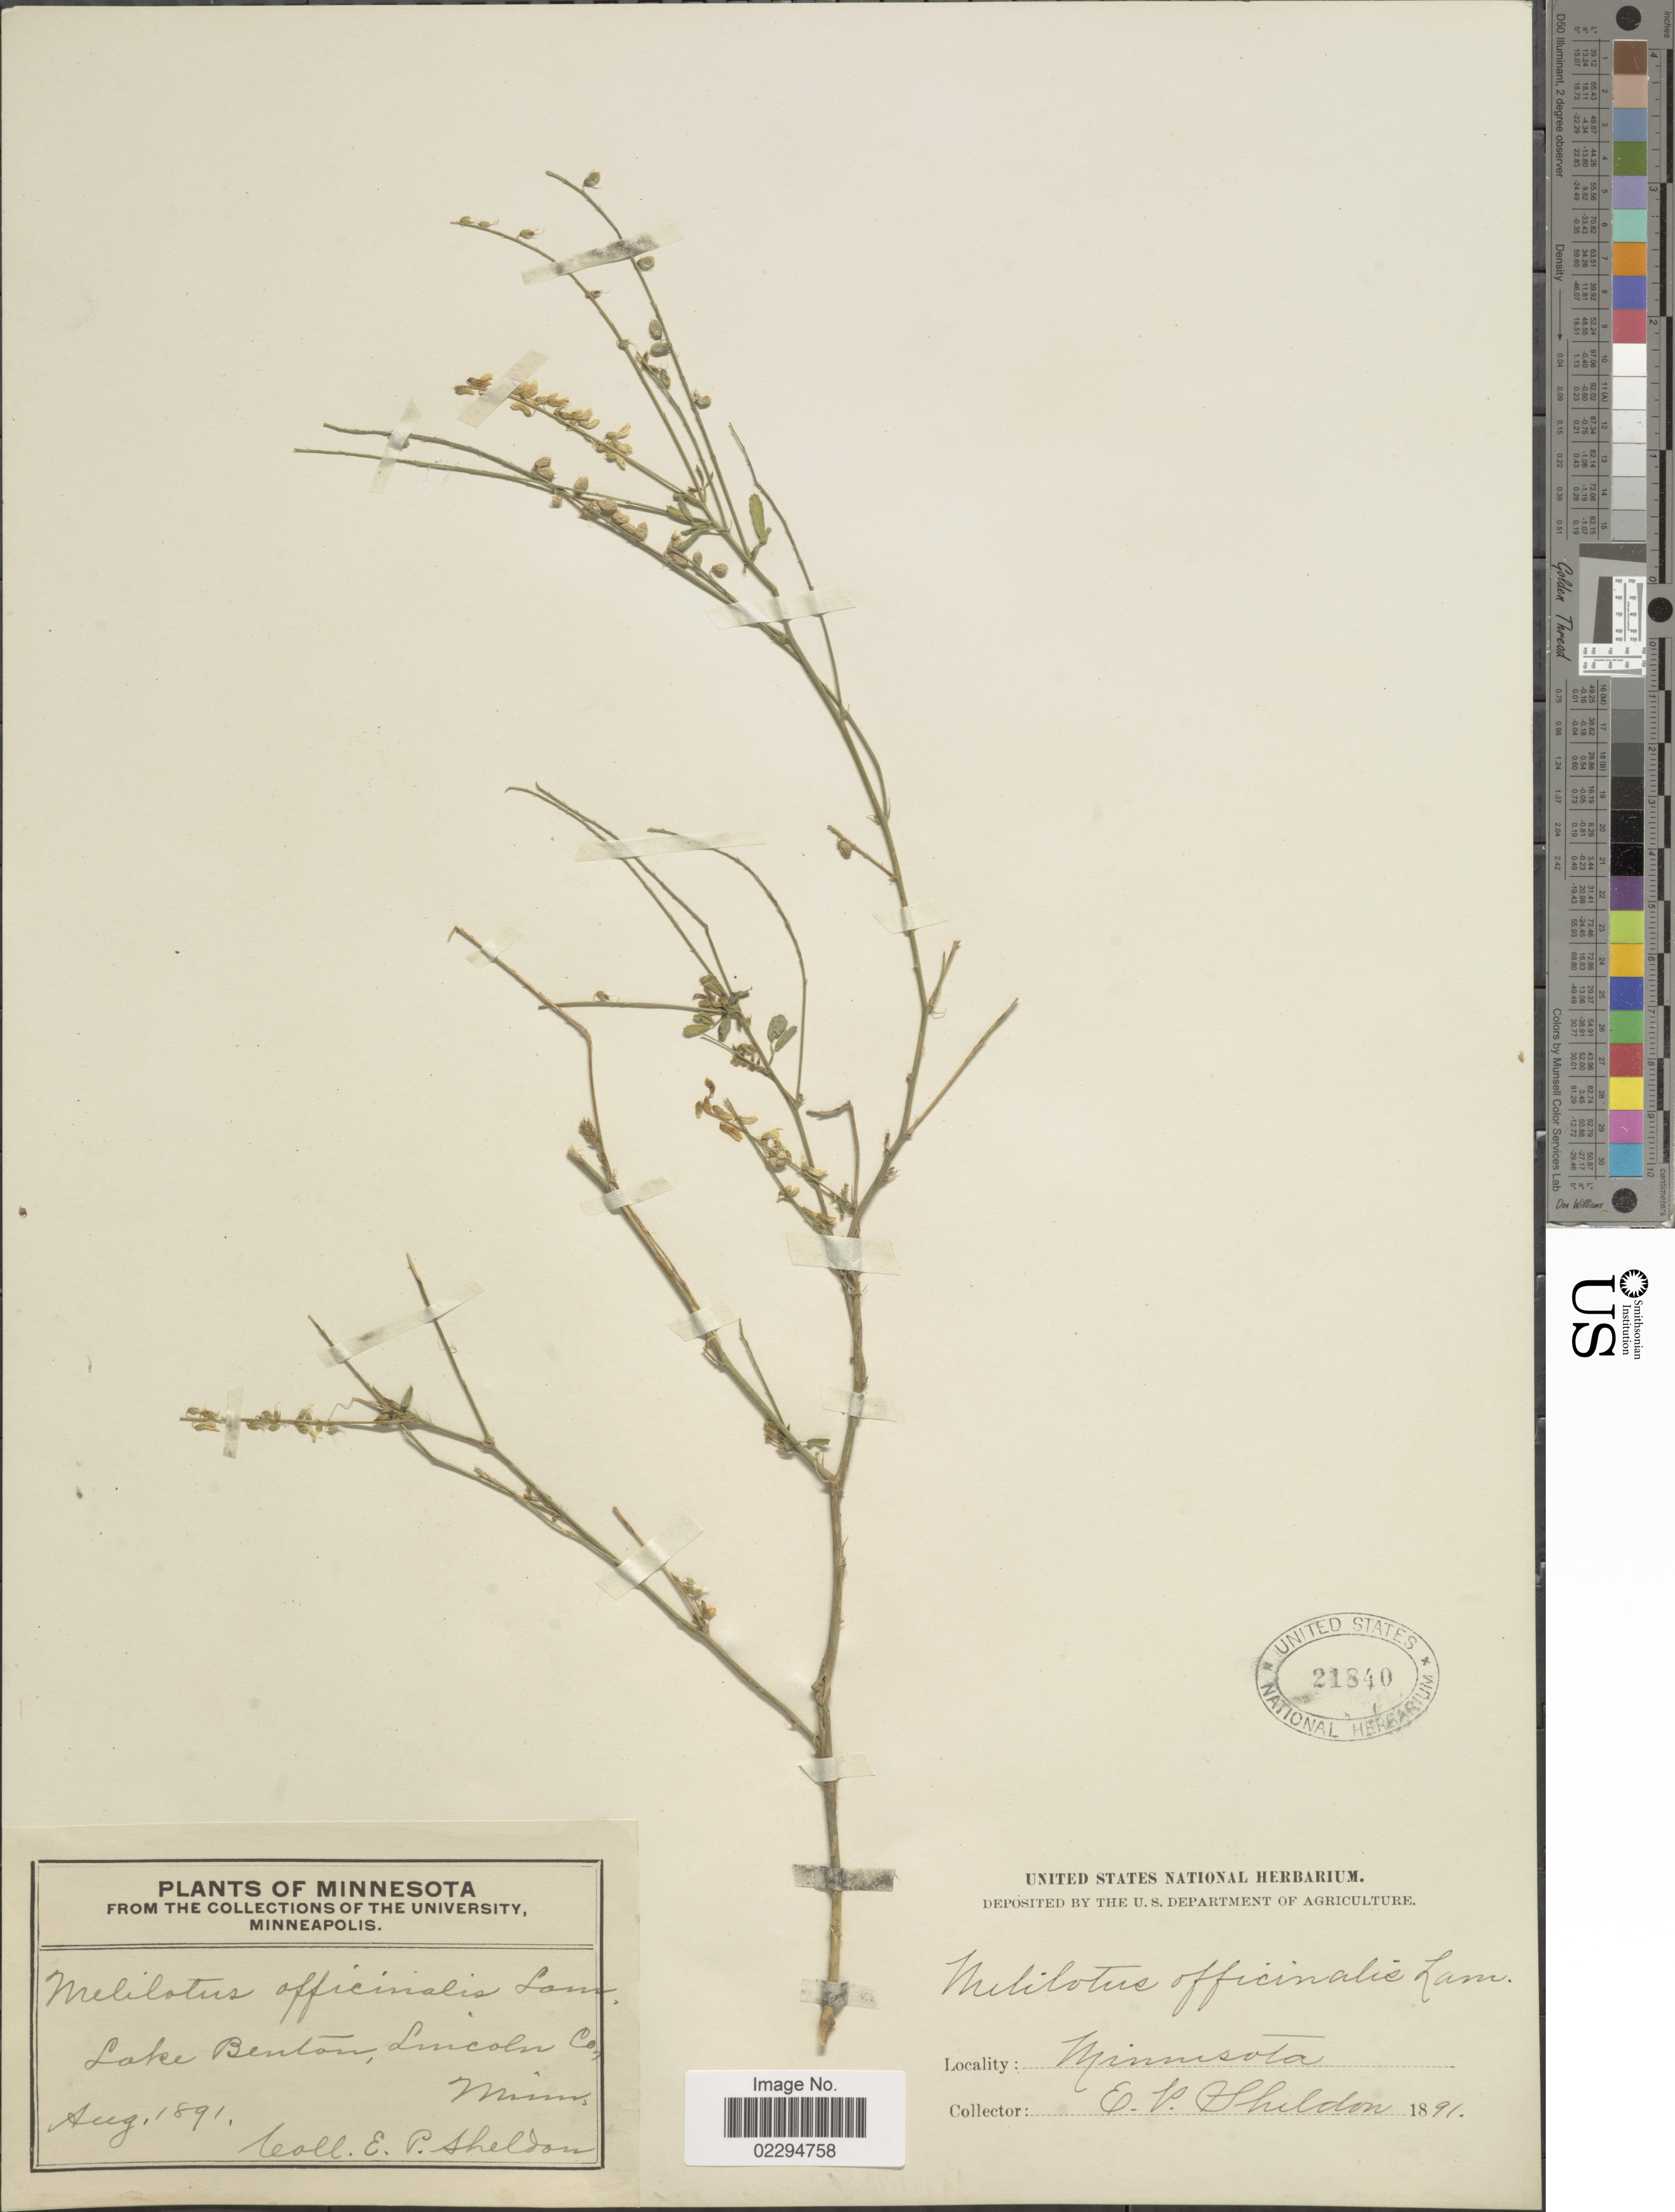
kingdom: Plantae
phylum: Tracheophyta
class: Magnoliopsida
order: Fabales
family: Fabaceae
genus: Melilotus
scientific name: Melilotus officinalis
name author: (L.) Lam.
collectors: E. P. Sheldon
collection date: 1891-08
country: United States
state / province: Minnesota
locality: Lake Benton, Lincoln Co.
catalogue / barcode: US 21840